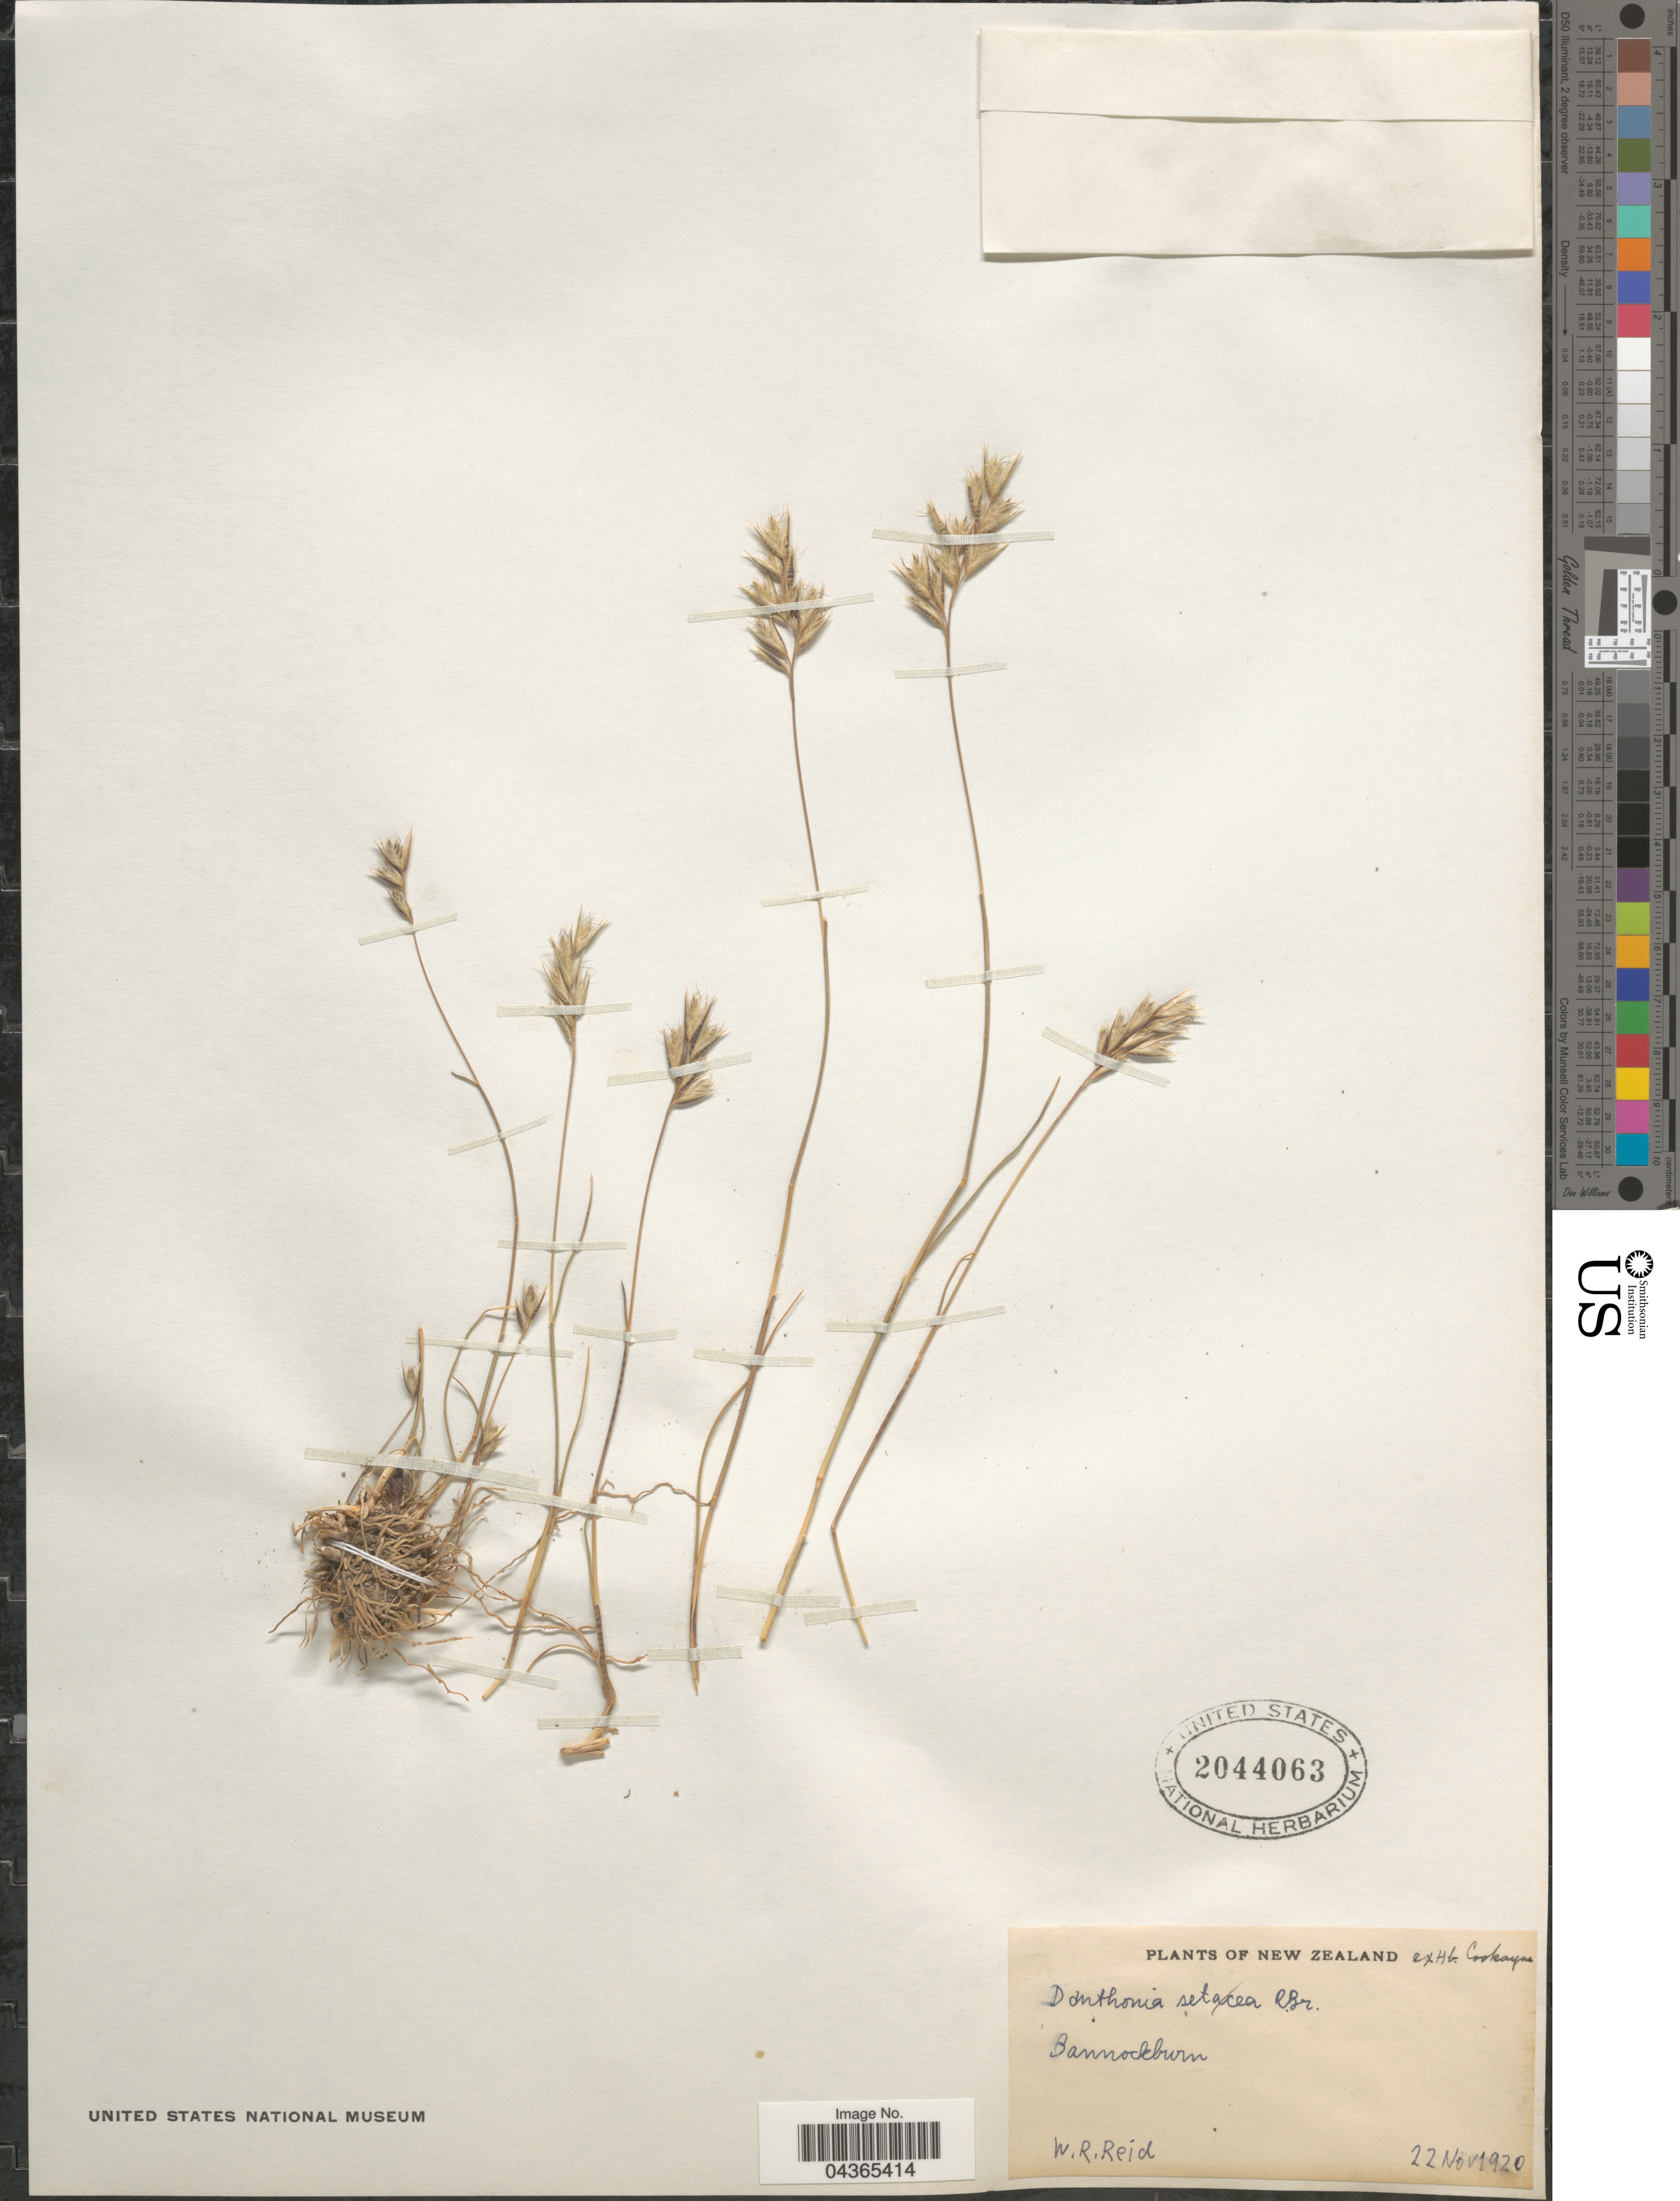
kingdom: Plantae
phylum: Tracheophyta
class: Liliopsida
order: Poales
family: Poaceae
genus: Rytidosperma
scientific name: Rytidosperma sp.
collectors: W. Reid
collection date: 1920-11-22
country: New Zealand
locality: Bannockburn.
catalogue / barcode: US 2044063